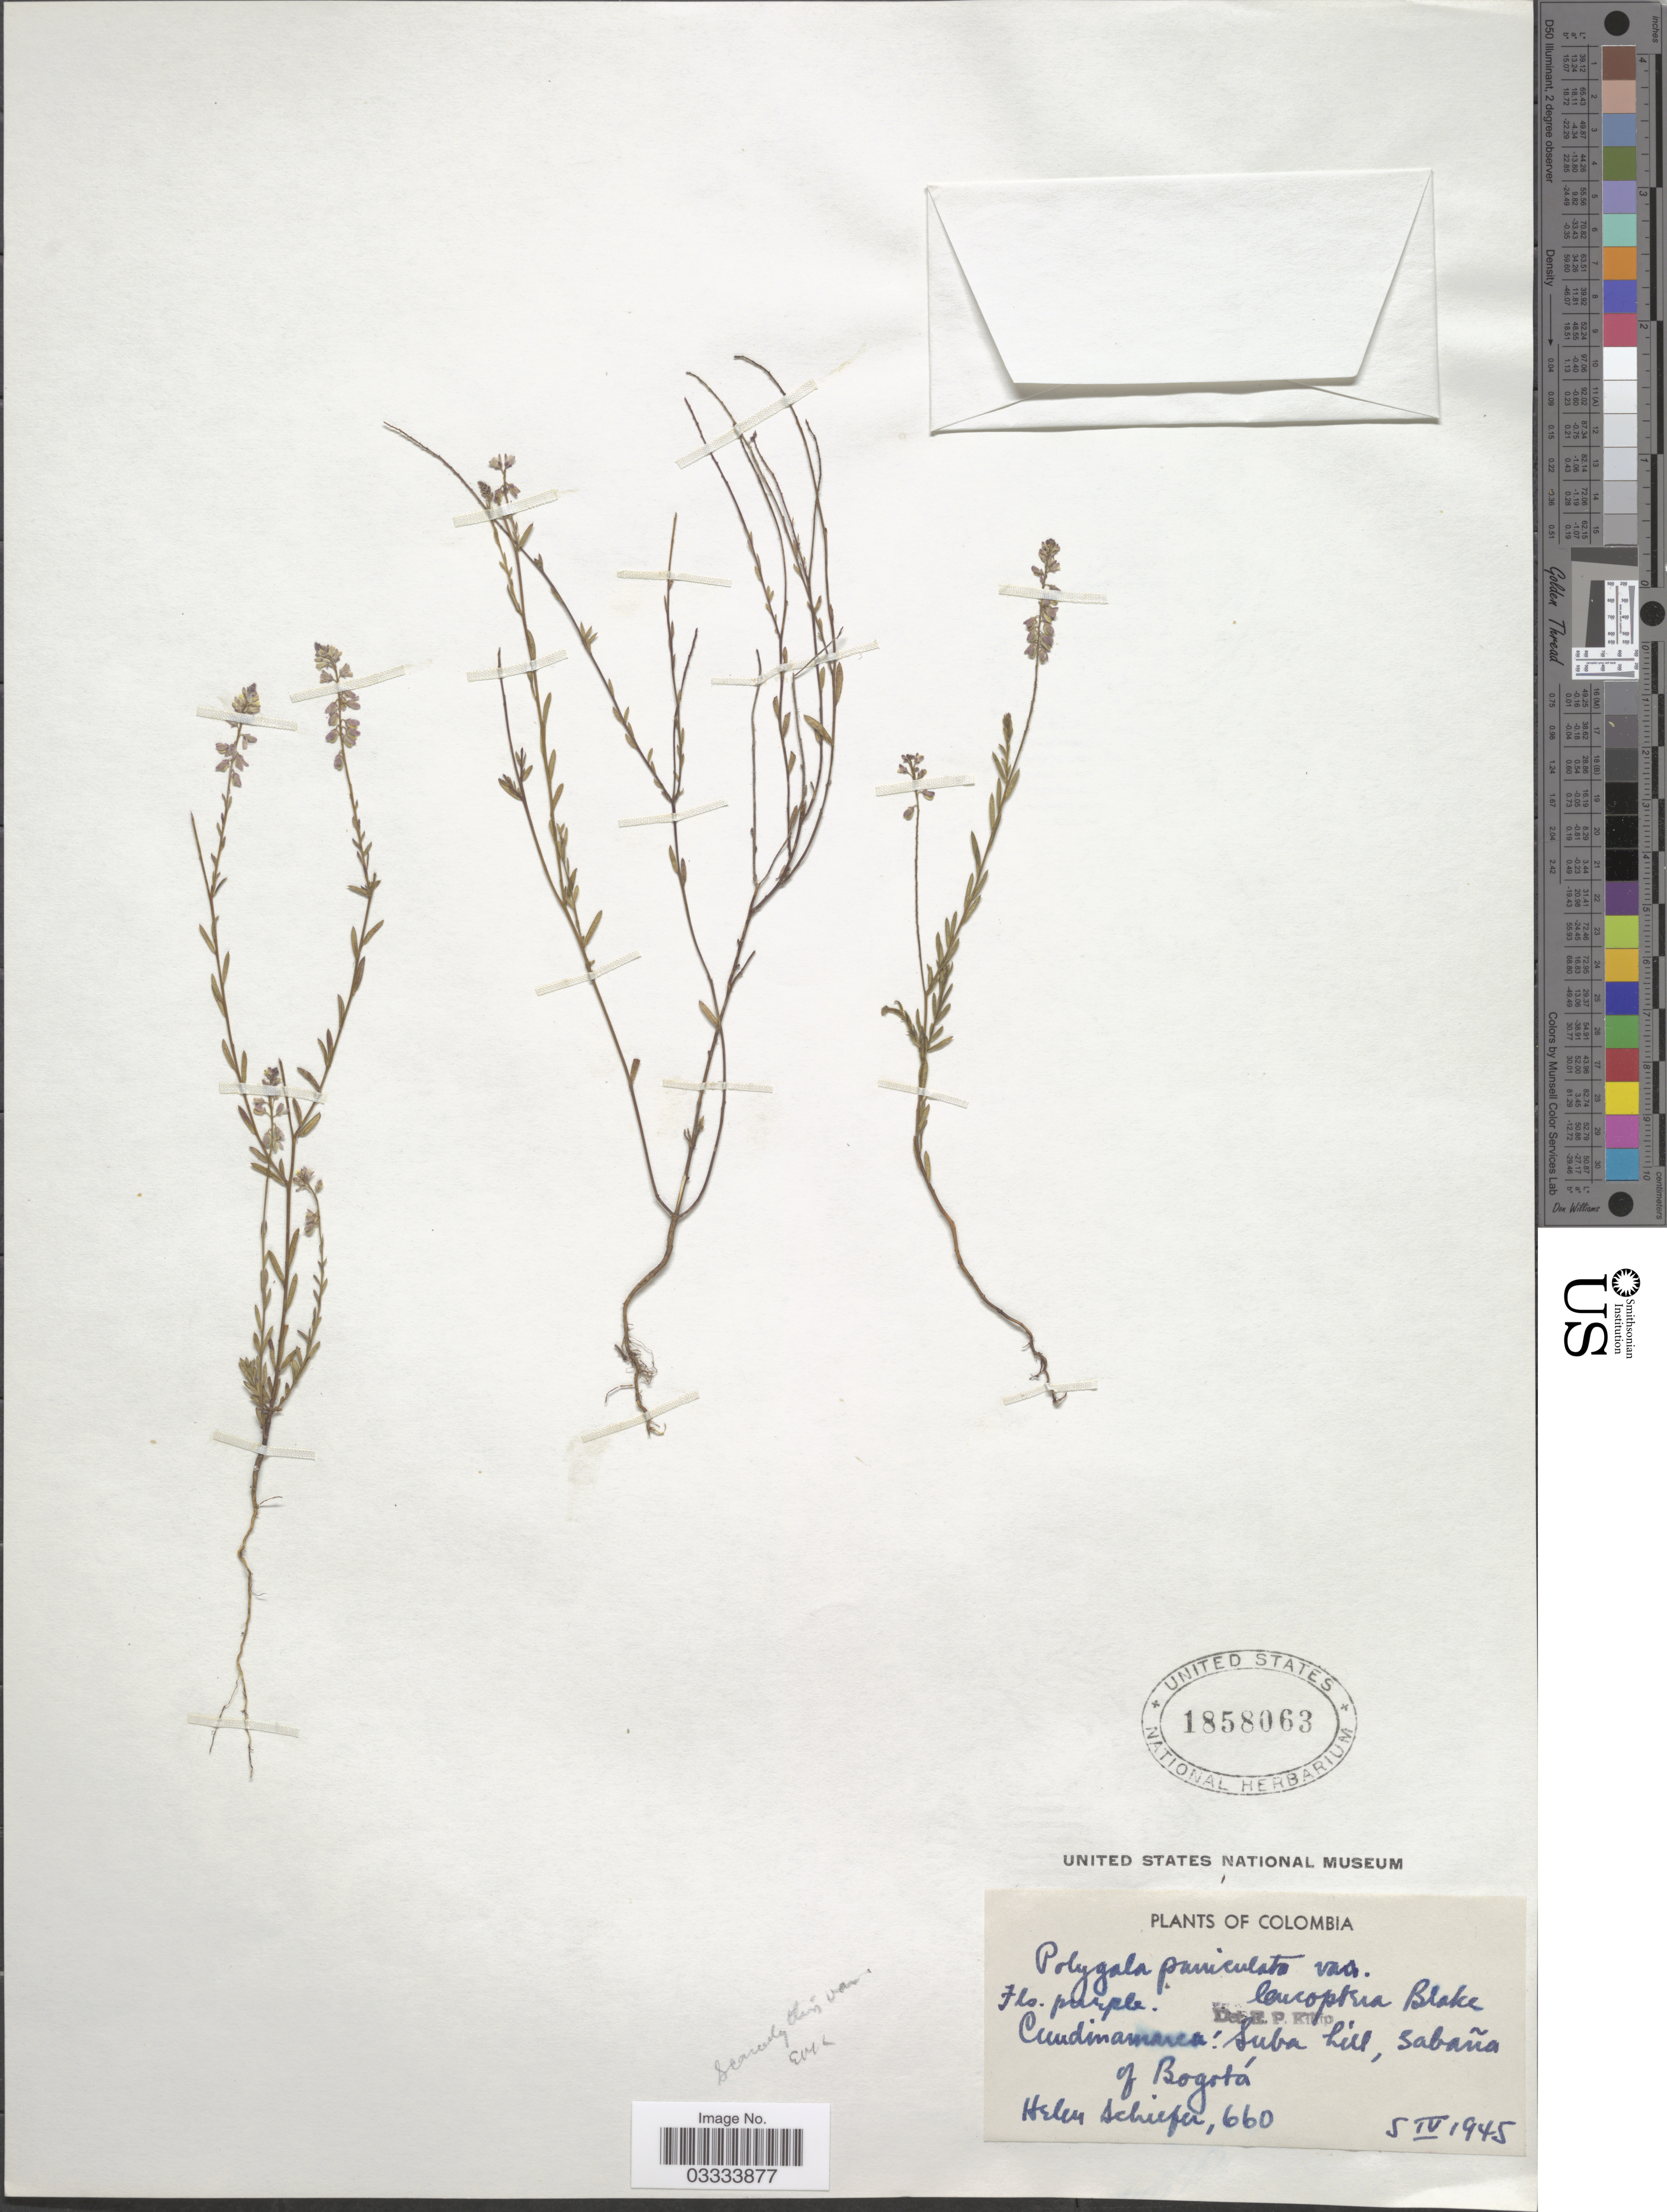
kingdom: Plantae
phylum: Tracheophyta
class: Magnoliopsida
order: Fabales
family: Polygalaceae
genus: Polygala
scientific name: Polygala paniculata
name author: L.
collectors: H. Schiefer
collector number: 660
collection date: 1945-04-05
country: Colombia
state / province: Cundinamarca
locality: Suba hill, sabaña of Bogotá.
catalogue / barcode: US 1858063